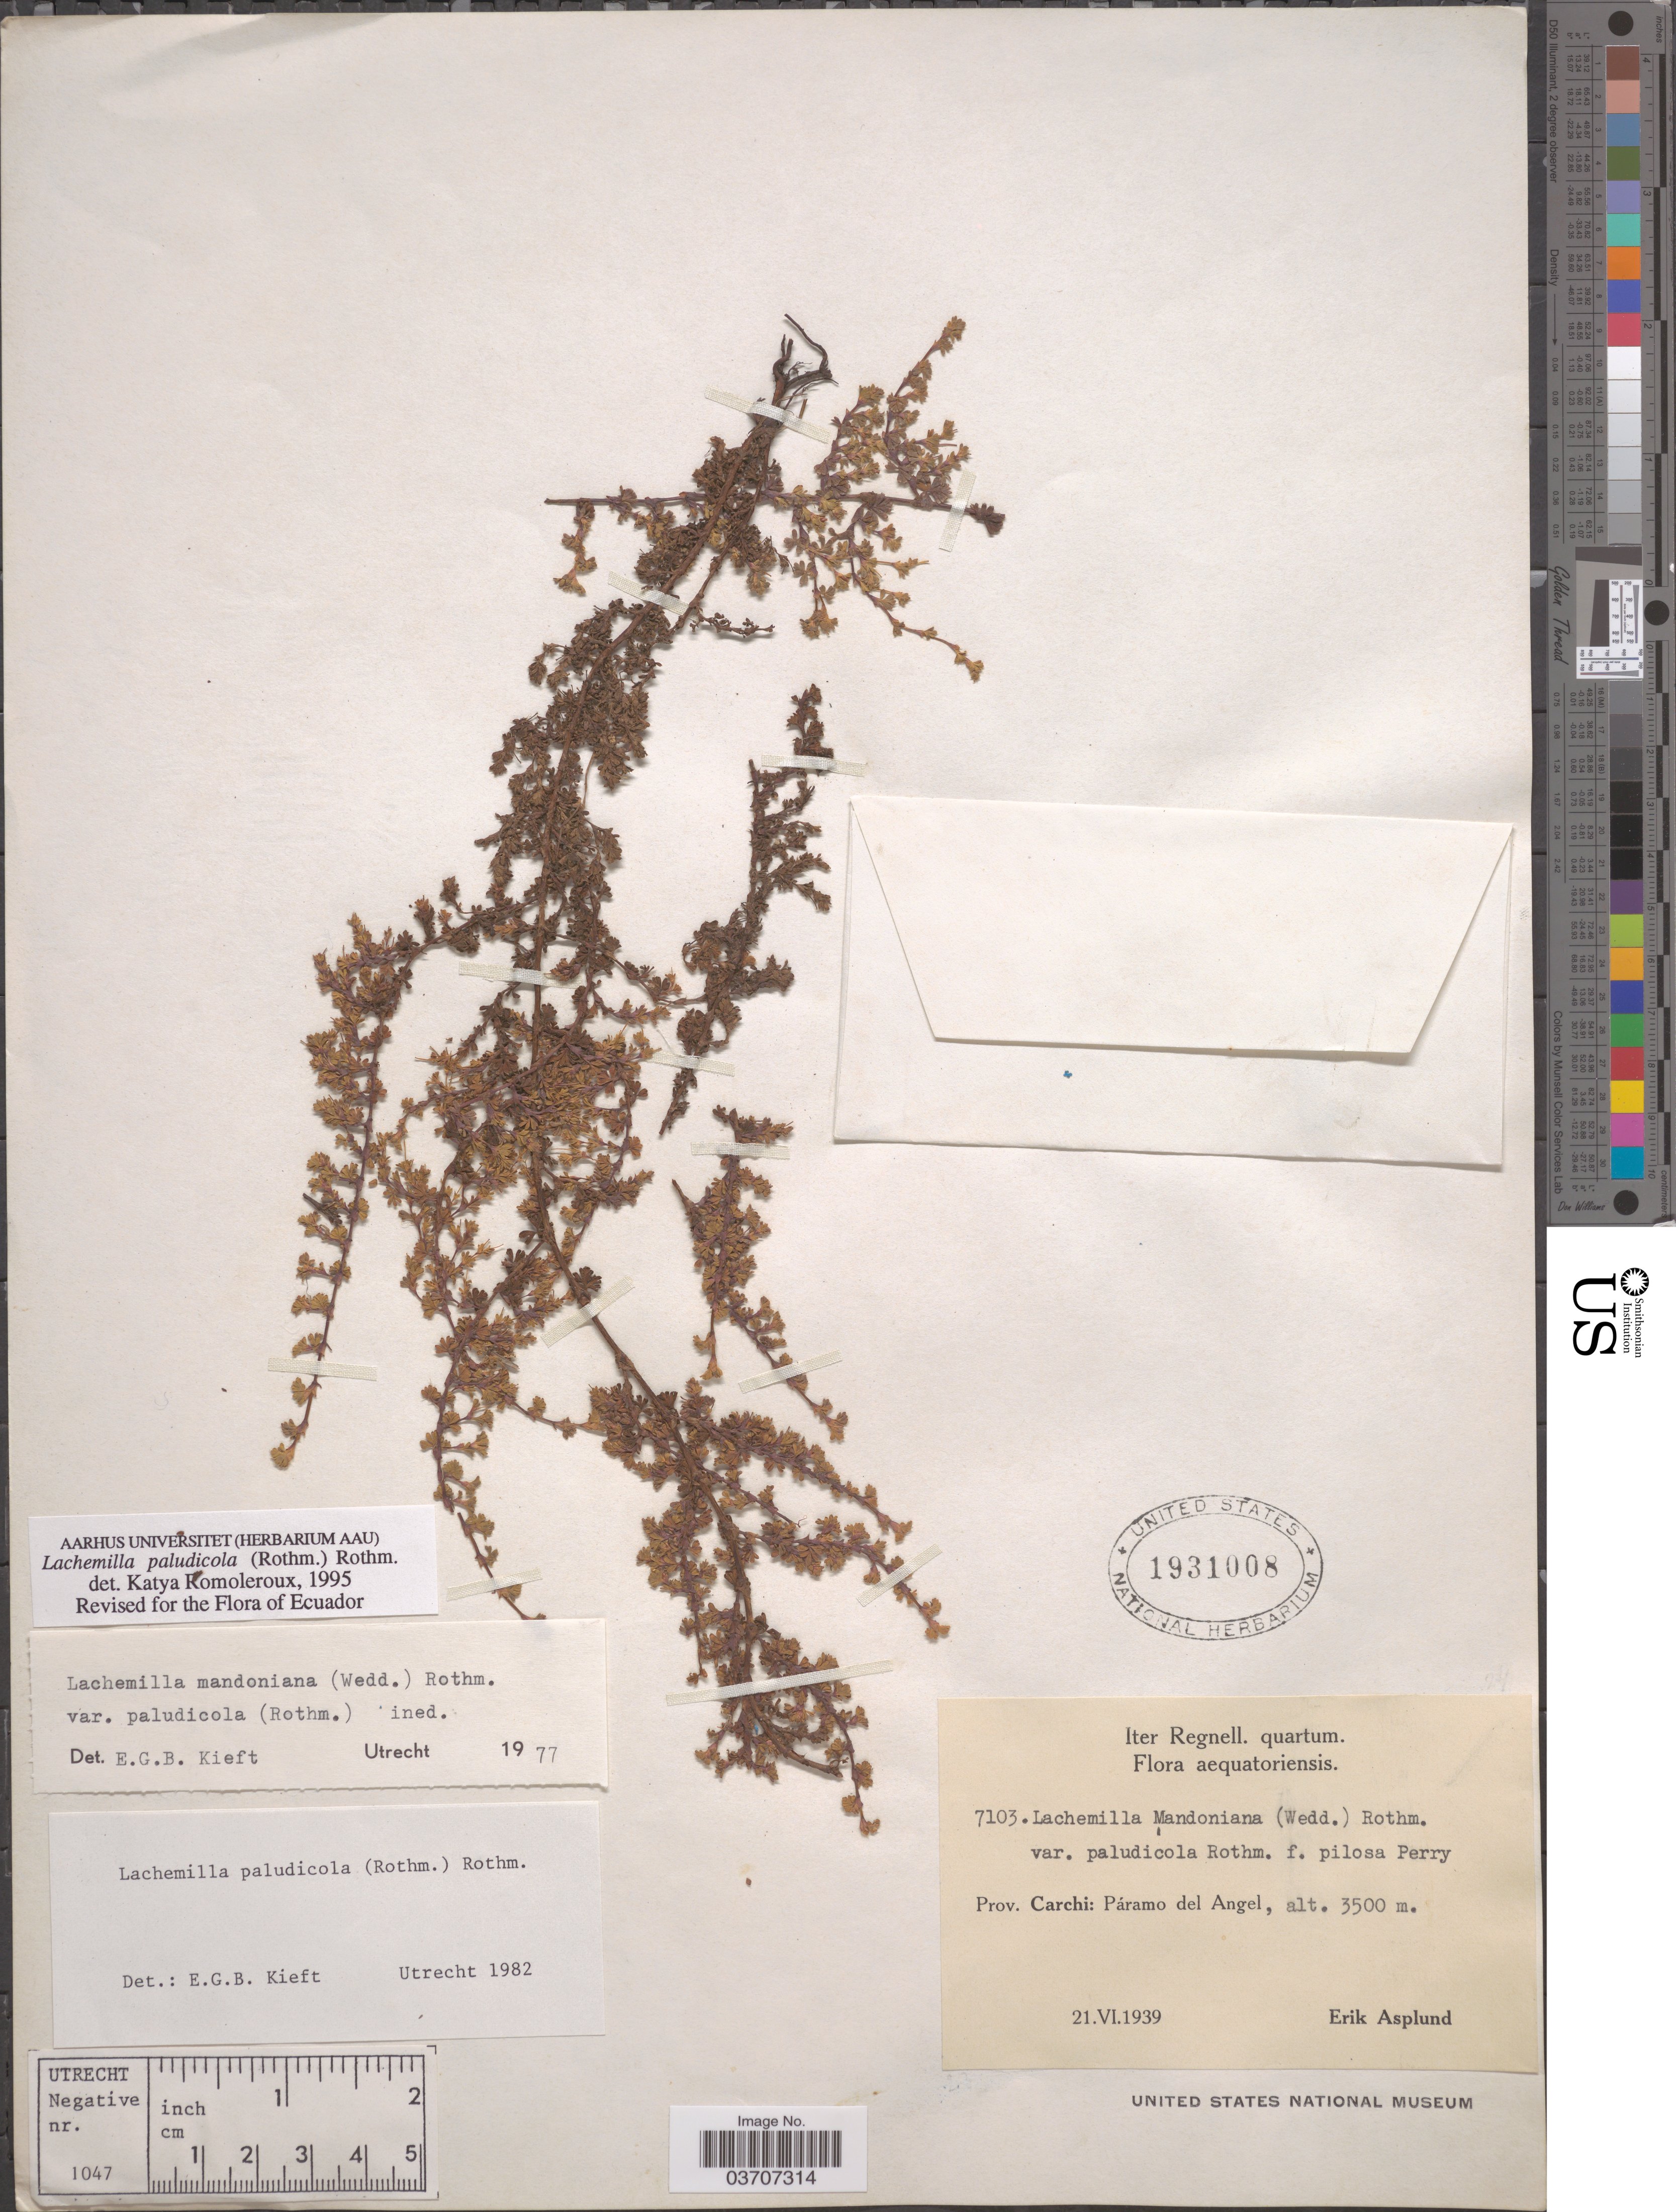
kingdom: Plantae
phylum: Tracheophyta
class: Magnoliopsida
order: Rosales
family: Rosaceae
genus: Lachemilla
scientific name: Lachemilla paludicola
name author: (Rothm.) Rothm.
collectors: E. Asplund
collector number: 7103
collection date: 1939-06-21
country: Ecuador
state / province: Carchi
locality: Páramo del Angel.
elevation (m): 3500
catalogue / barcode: US 1931008